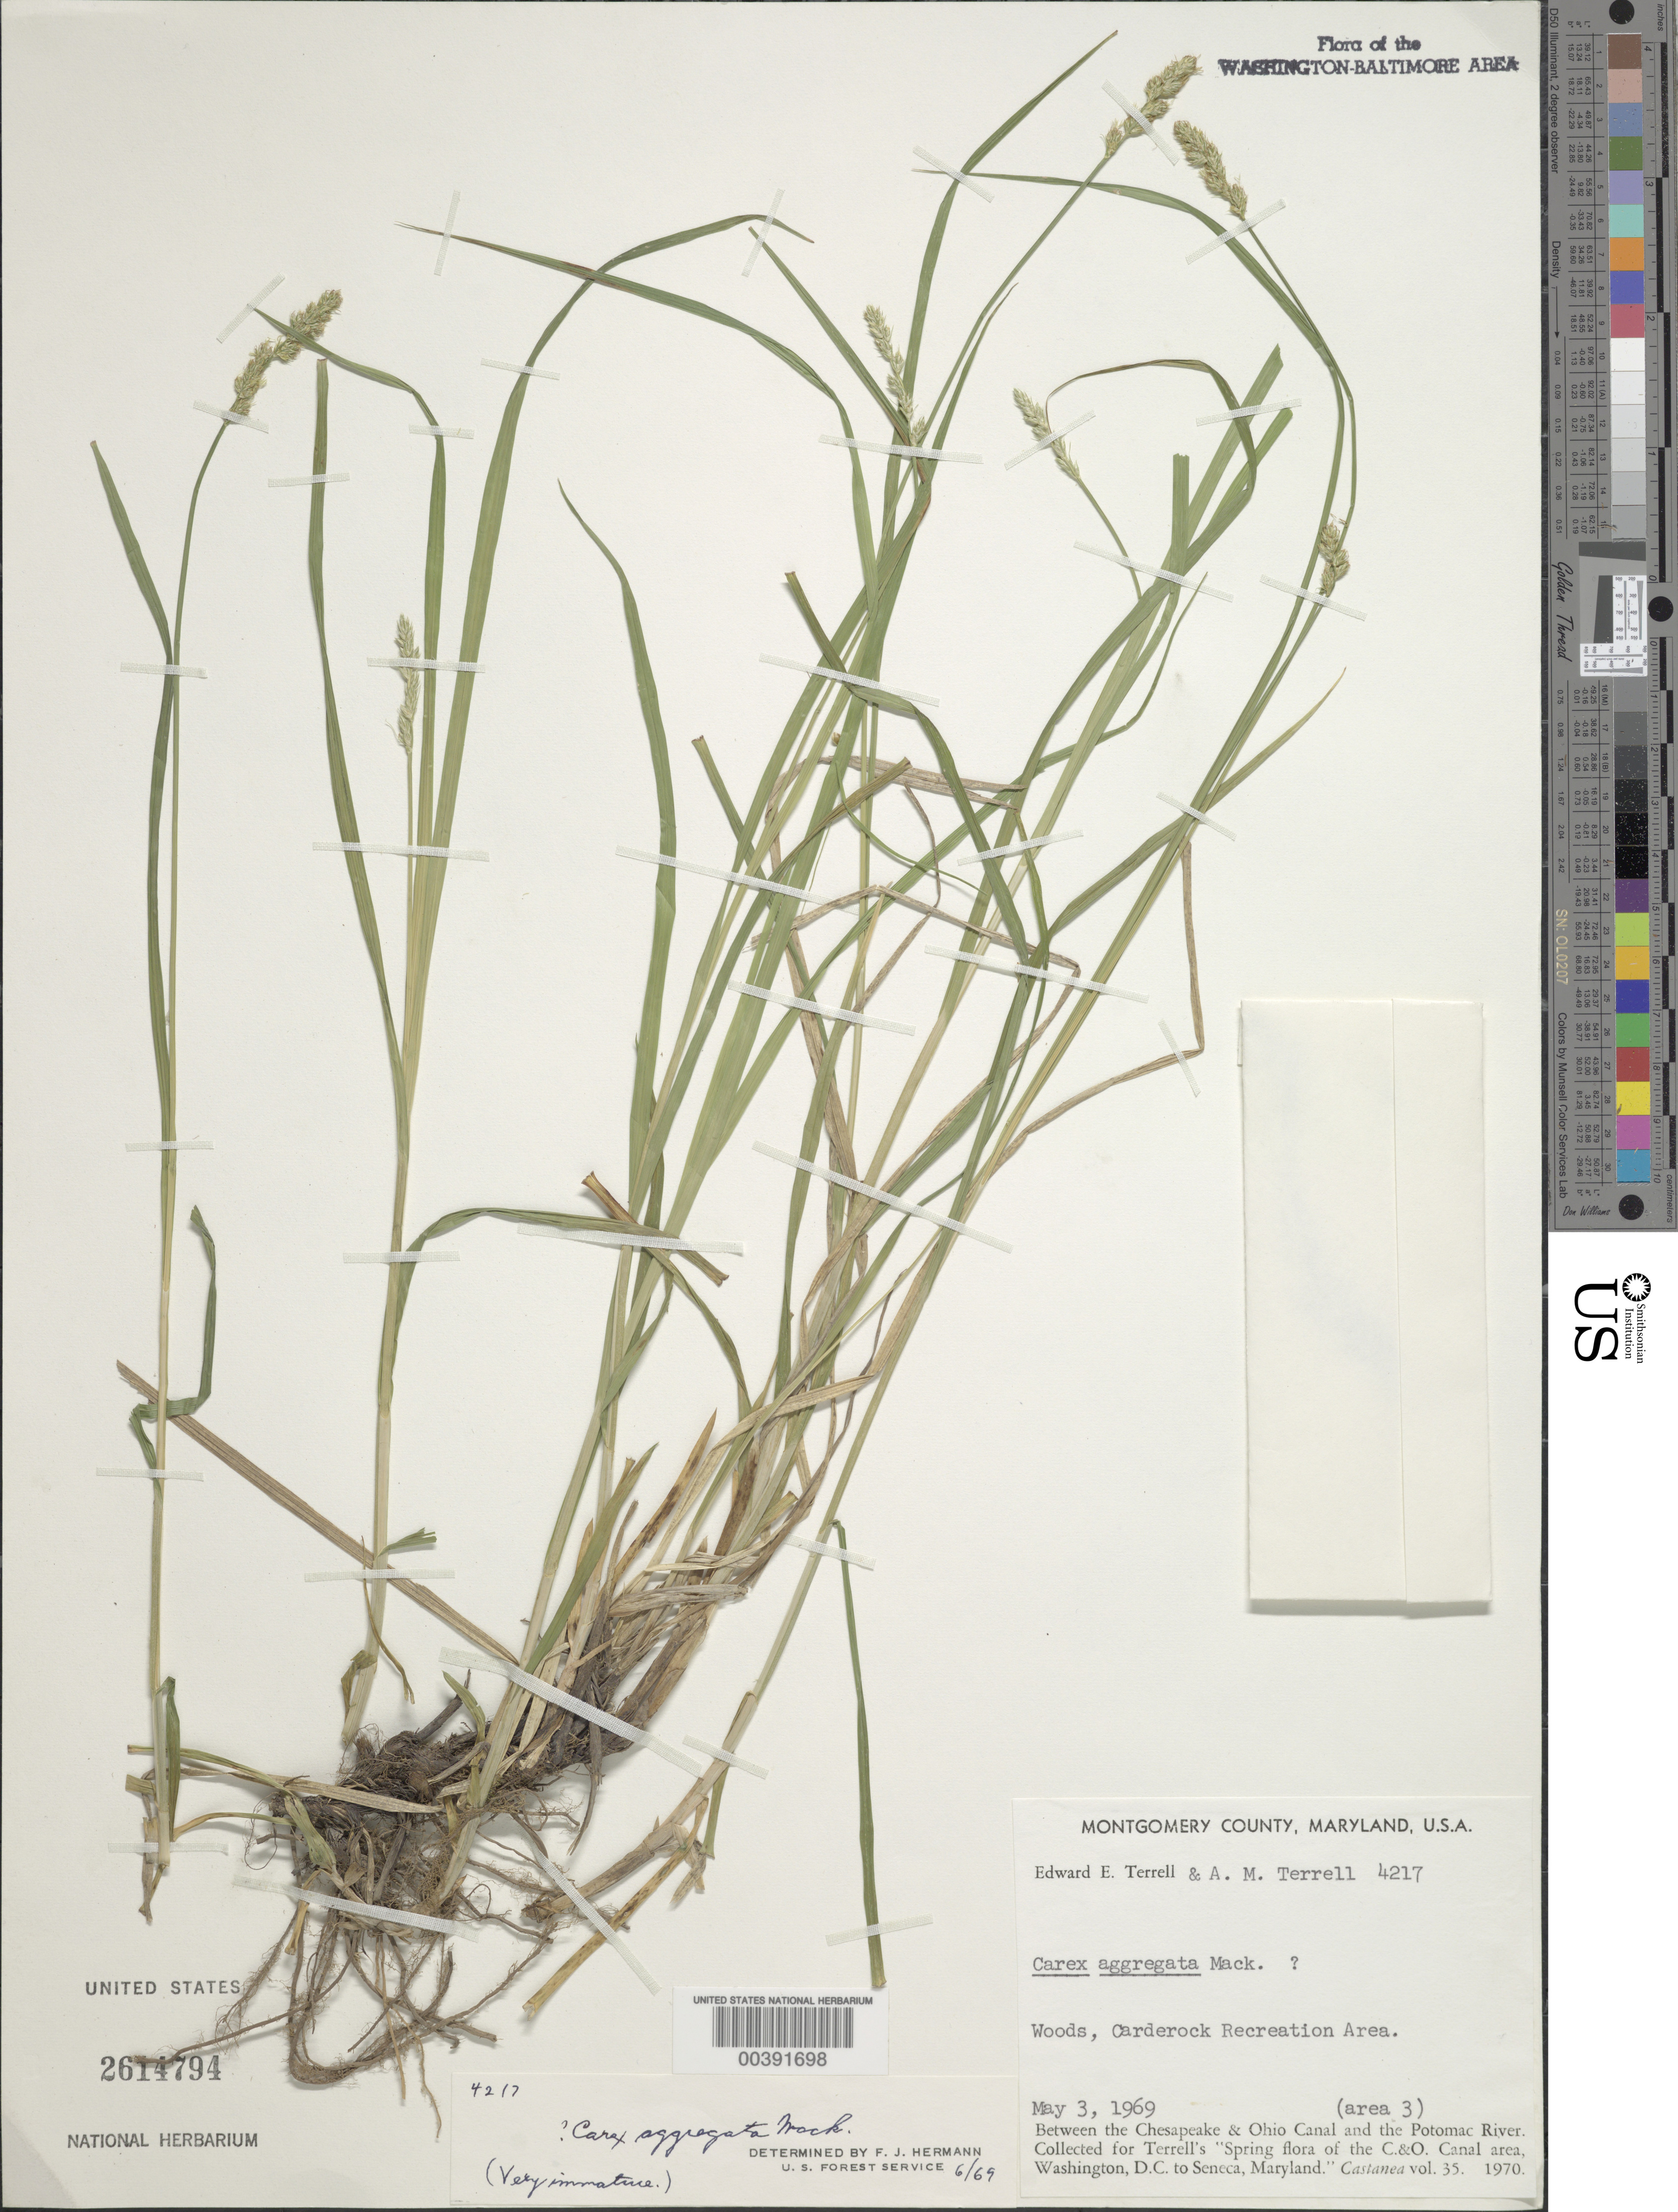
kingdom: Plantae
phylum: Tracheophyta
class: Liliopsida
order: Poales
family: Cyperaceae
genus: Carex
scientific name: Carex aggregata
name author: Mack.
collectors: E. E. Terrell & A. M. Terrell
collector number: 4217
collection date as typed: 03 May 1969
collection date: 1969-05-03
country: United States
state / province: Maryland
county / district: Montgomery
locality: Carderrock Recreation Area C. & O. Canal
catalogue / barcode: US 2614794